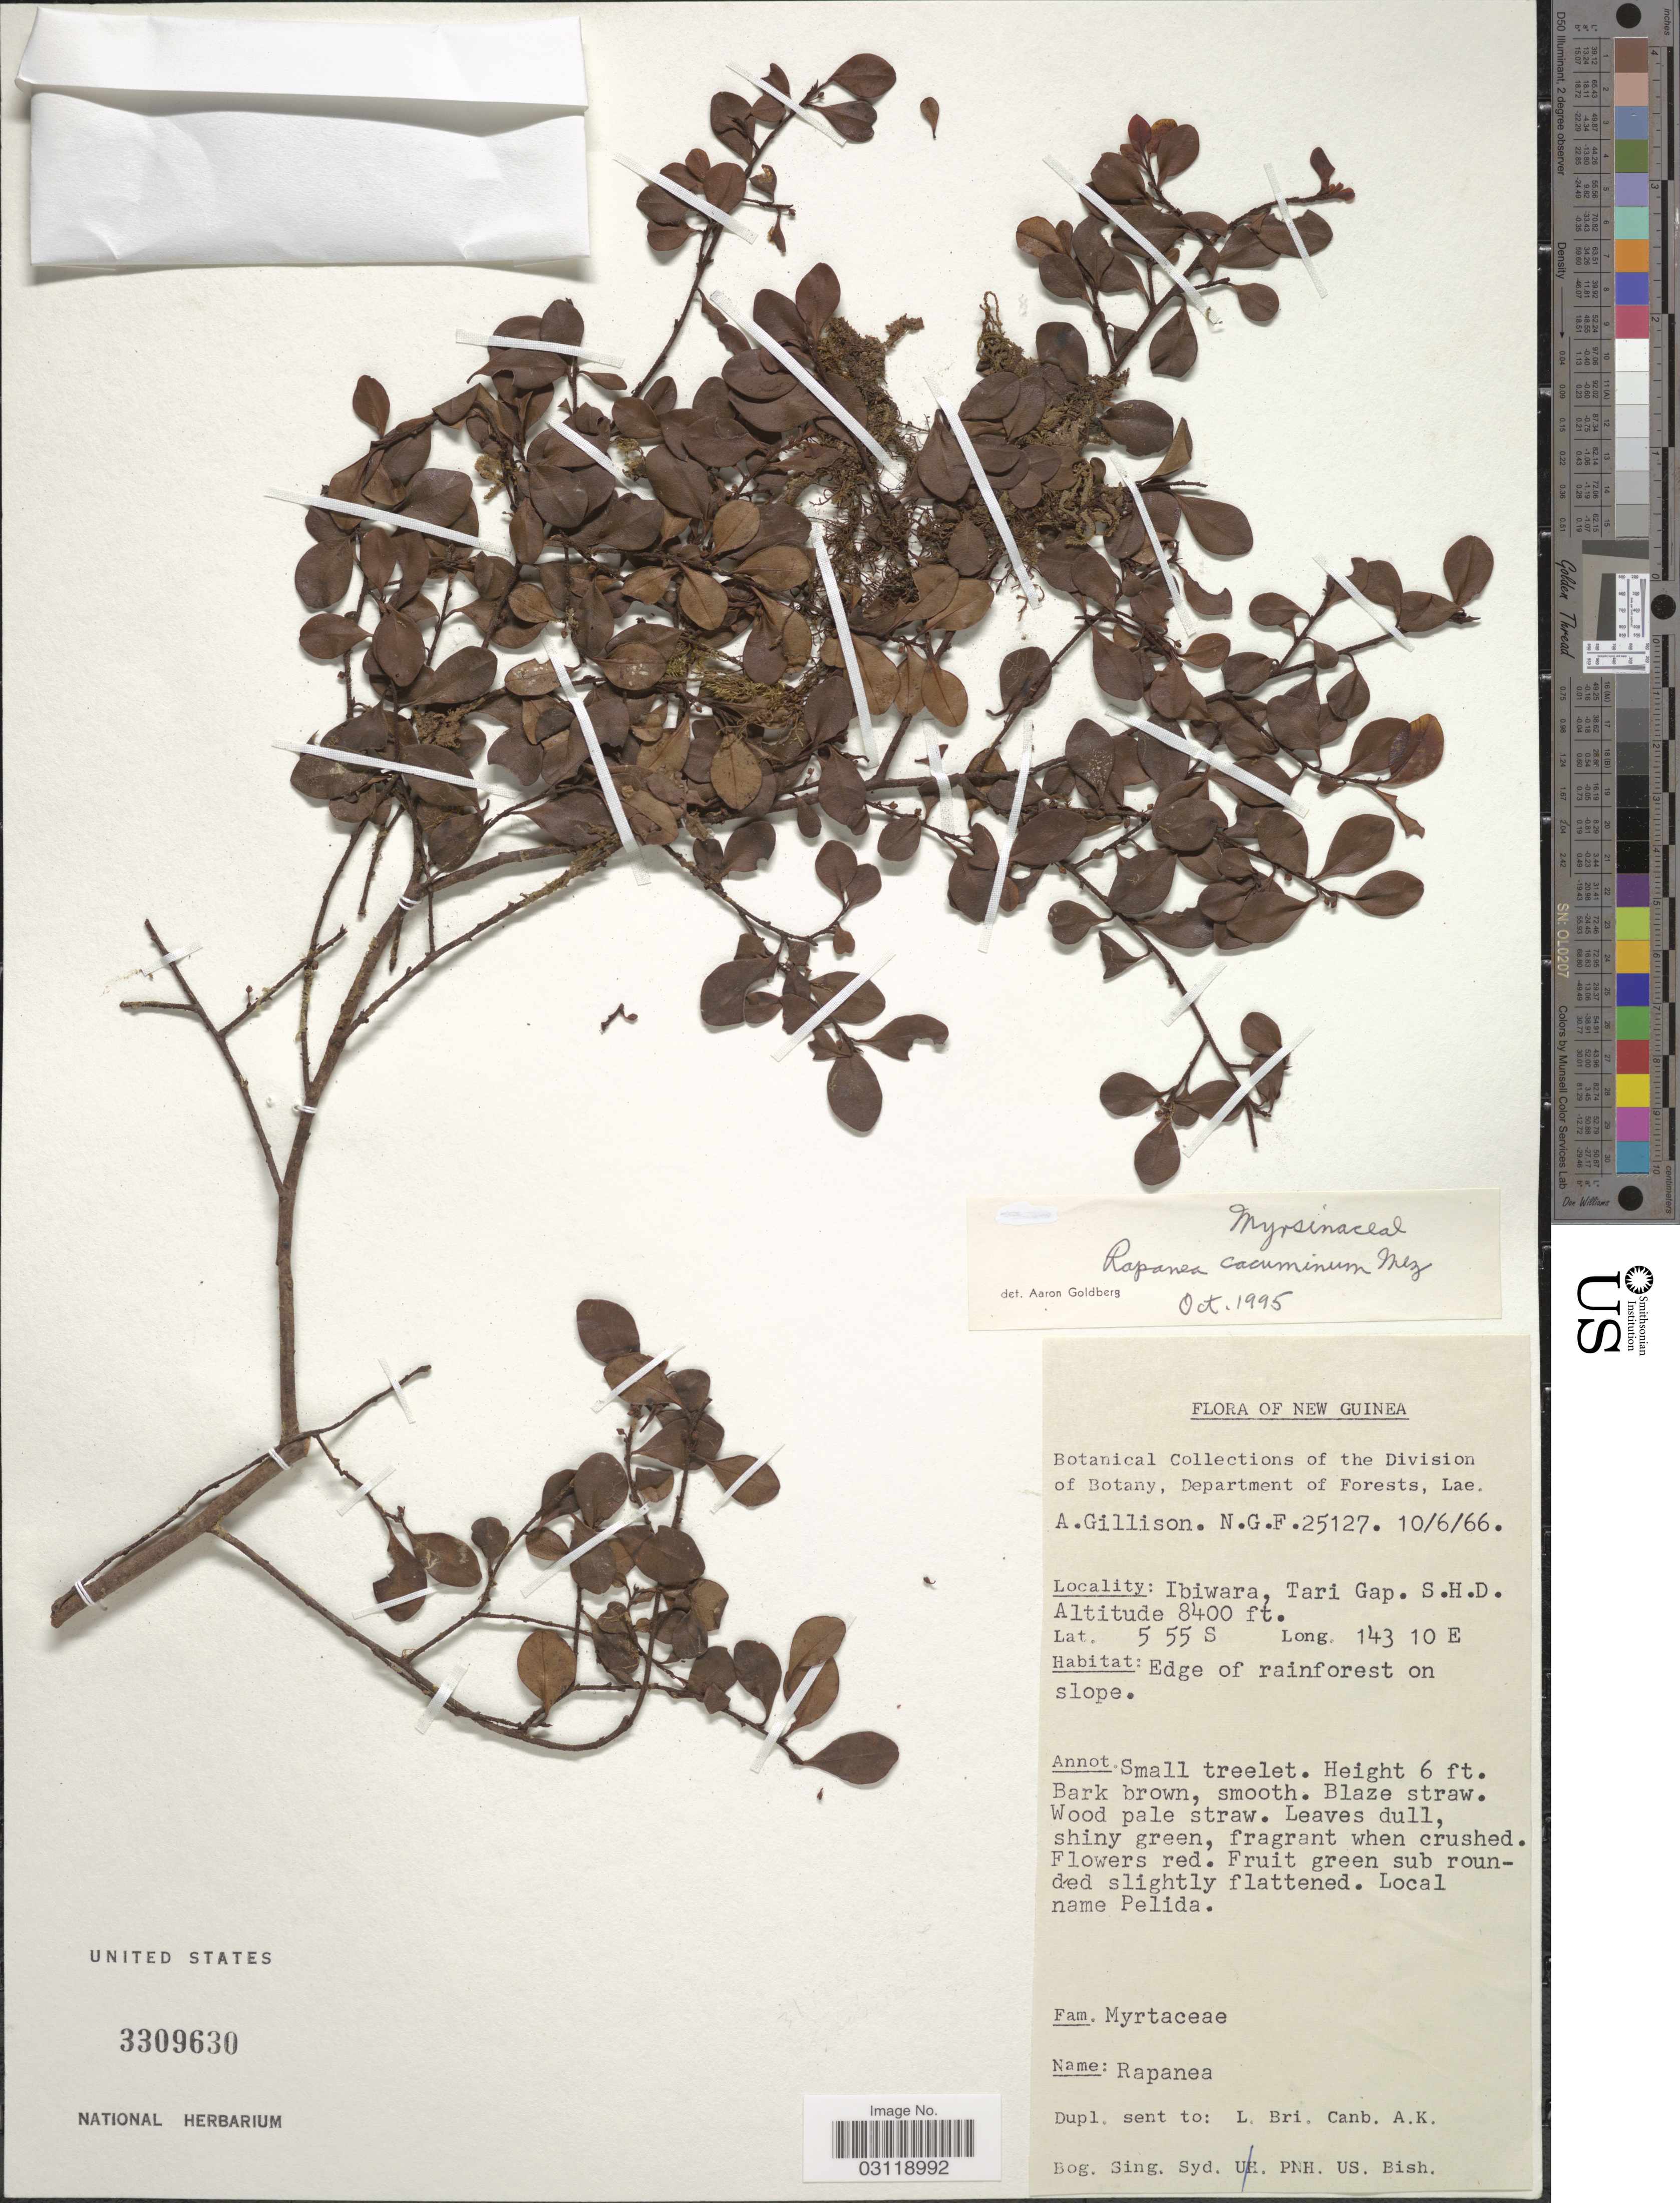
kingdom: Plantae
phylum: Tracheophyta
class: Magnoliopsida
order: Ericales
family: Primulaceae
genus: Rapanea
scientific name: Rapanea cacuminum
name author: Mez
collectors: A. Gillison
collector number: NGF25127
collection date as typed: Transcribed d/m/y: 10/6/66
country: Papua New Guinea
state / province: Southern Highlands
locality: New Guinea. Ibiwara, Tari Gap. S. H. D.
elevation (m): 2560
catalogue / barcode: US 3309630